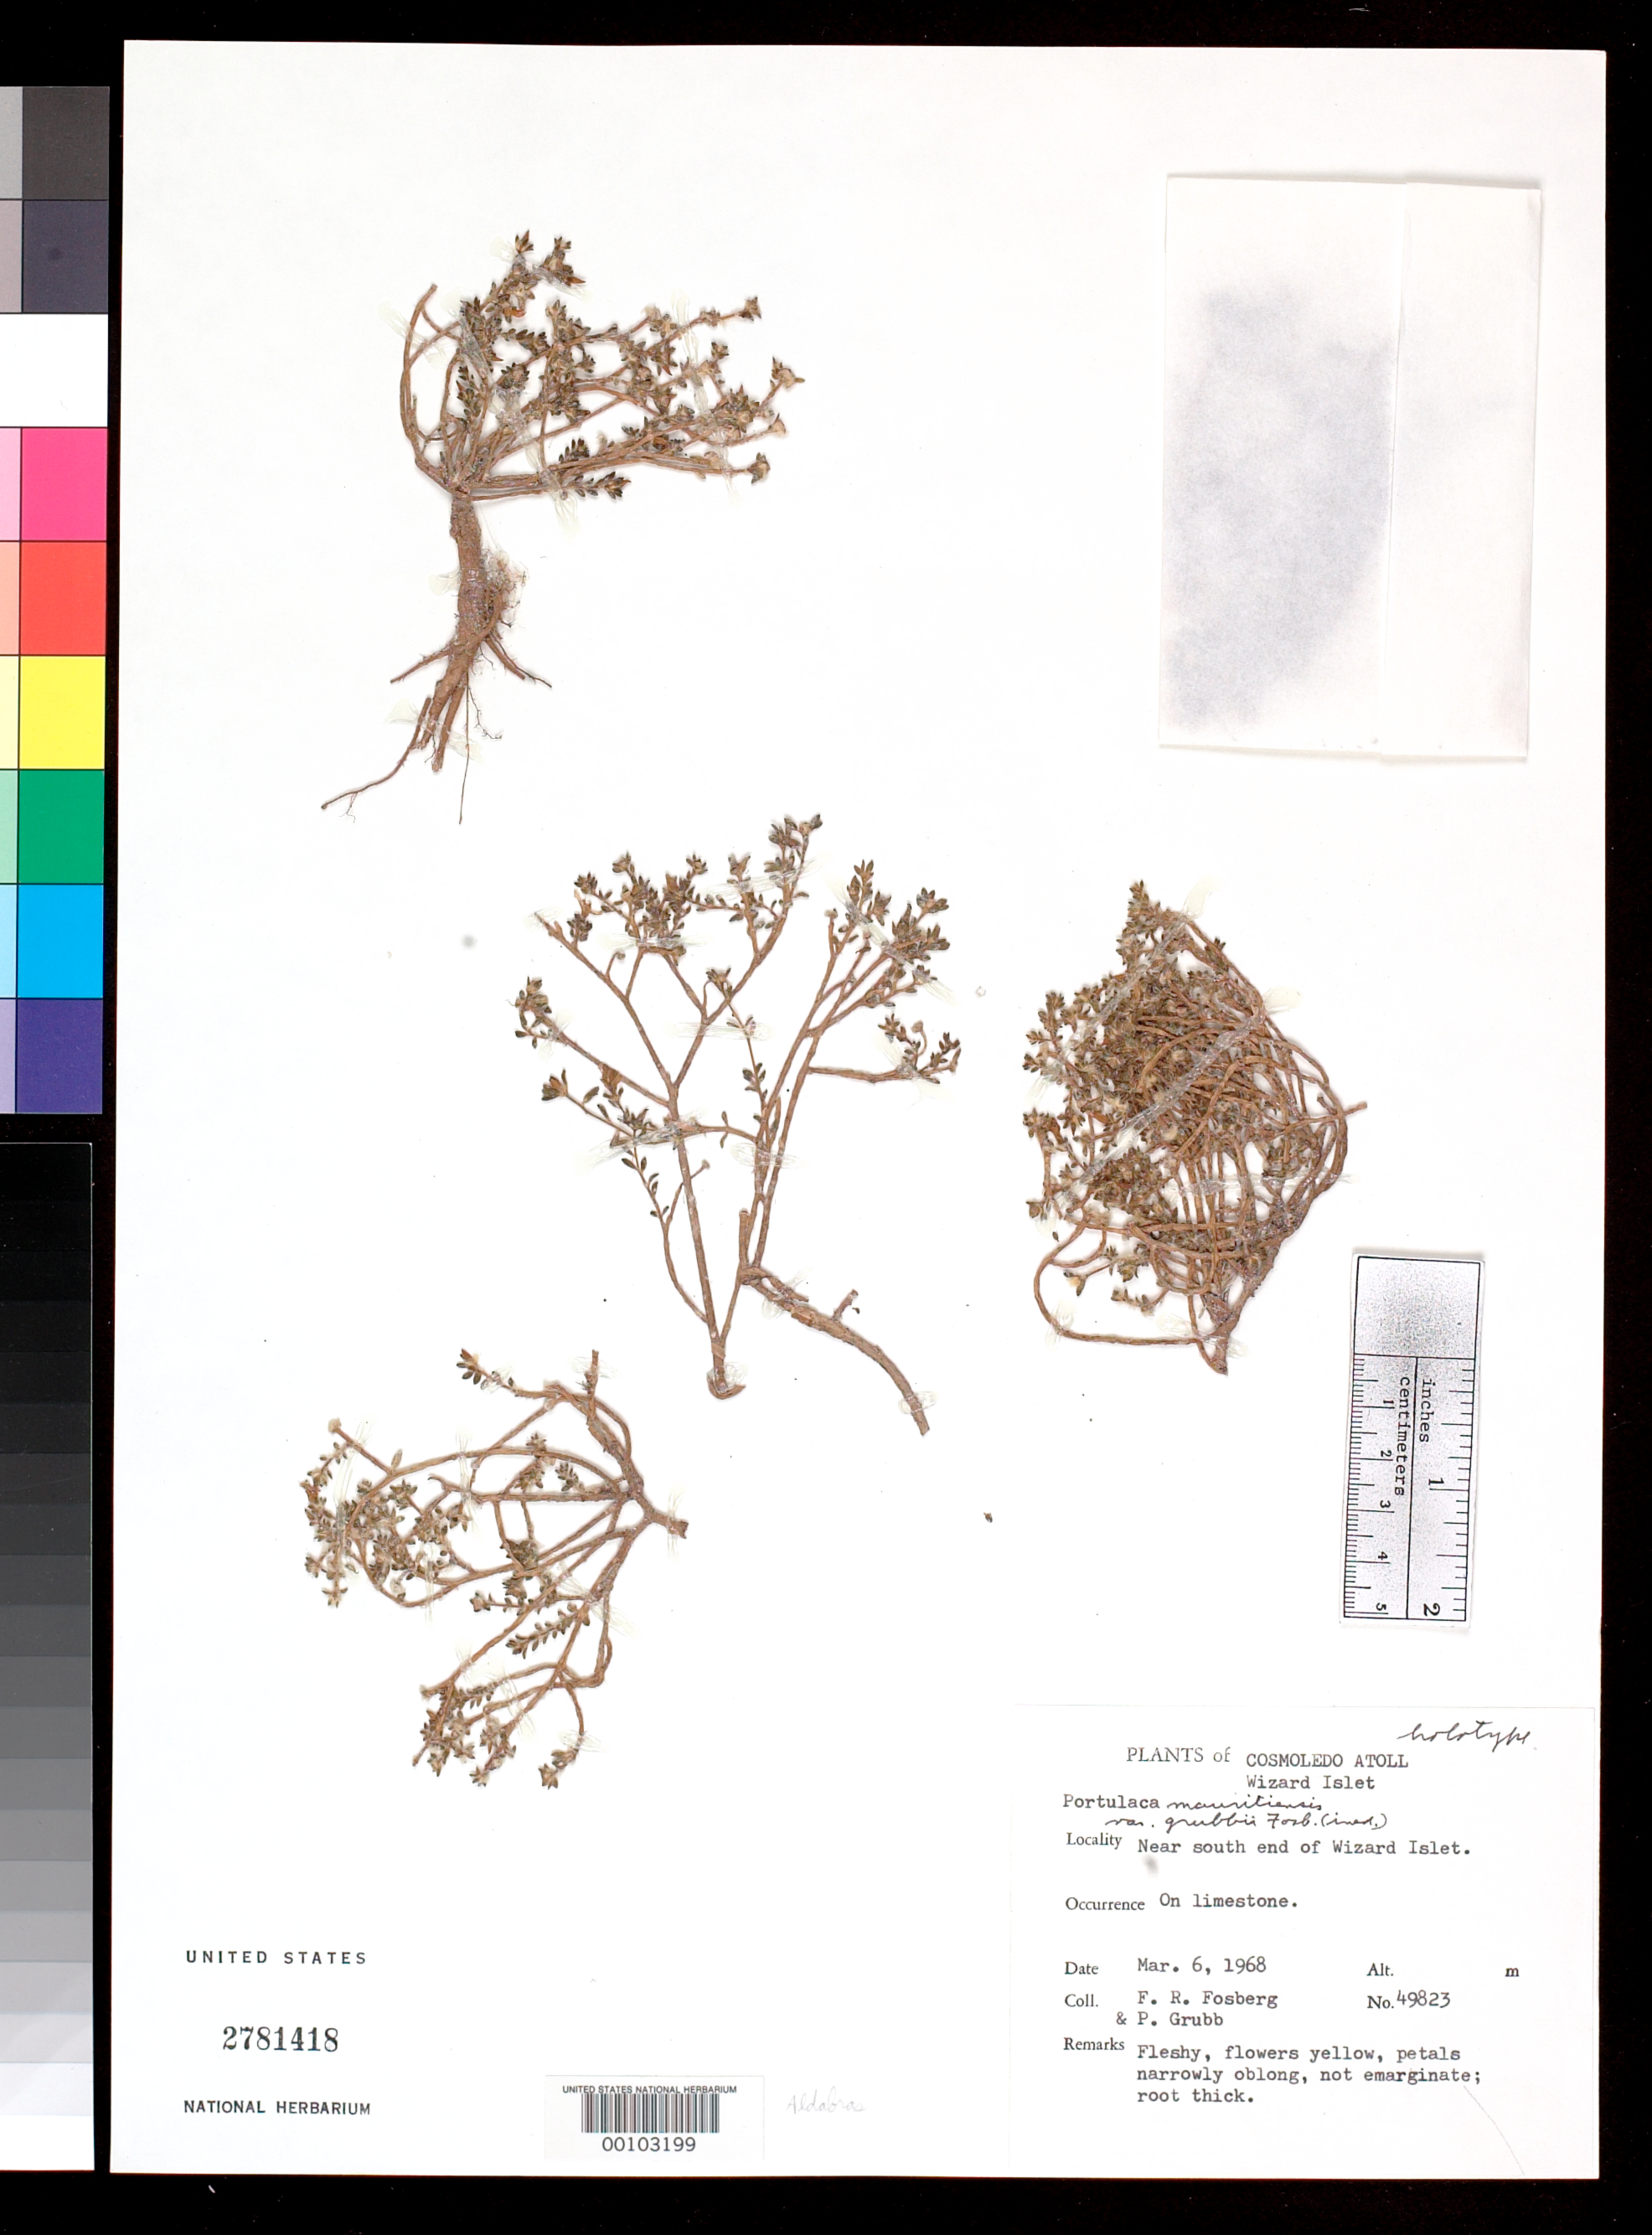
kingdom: Plantae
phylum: Tracheophyta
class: Magnoliopsida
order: Caryophyllales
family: Portulacaceae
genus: Portulaca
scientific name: Portulaca mauritiensis var. grubbii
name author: Fosberg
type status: Holotype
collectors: F. R. Fosberg & P. J. Grubb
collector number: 49823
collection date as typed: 06 Mar 1968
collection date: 1968-03-06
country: Seychelles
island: Cosmoledo Atoll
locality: Wizard Islet.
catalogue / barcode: US 2781418